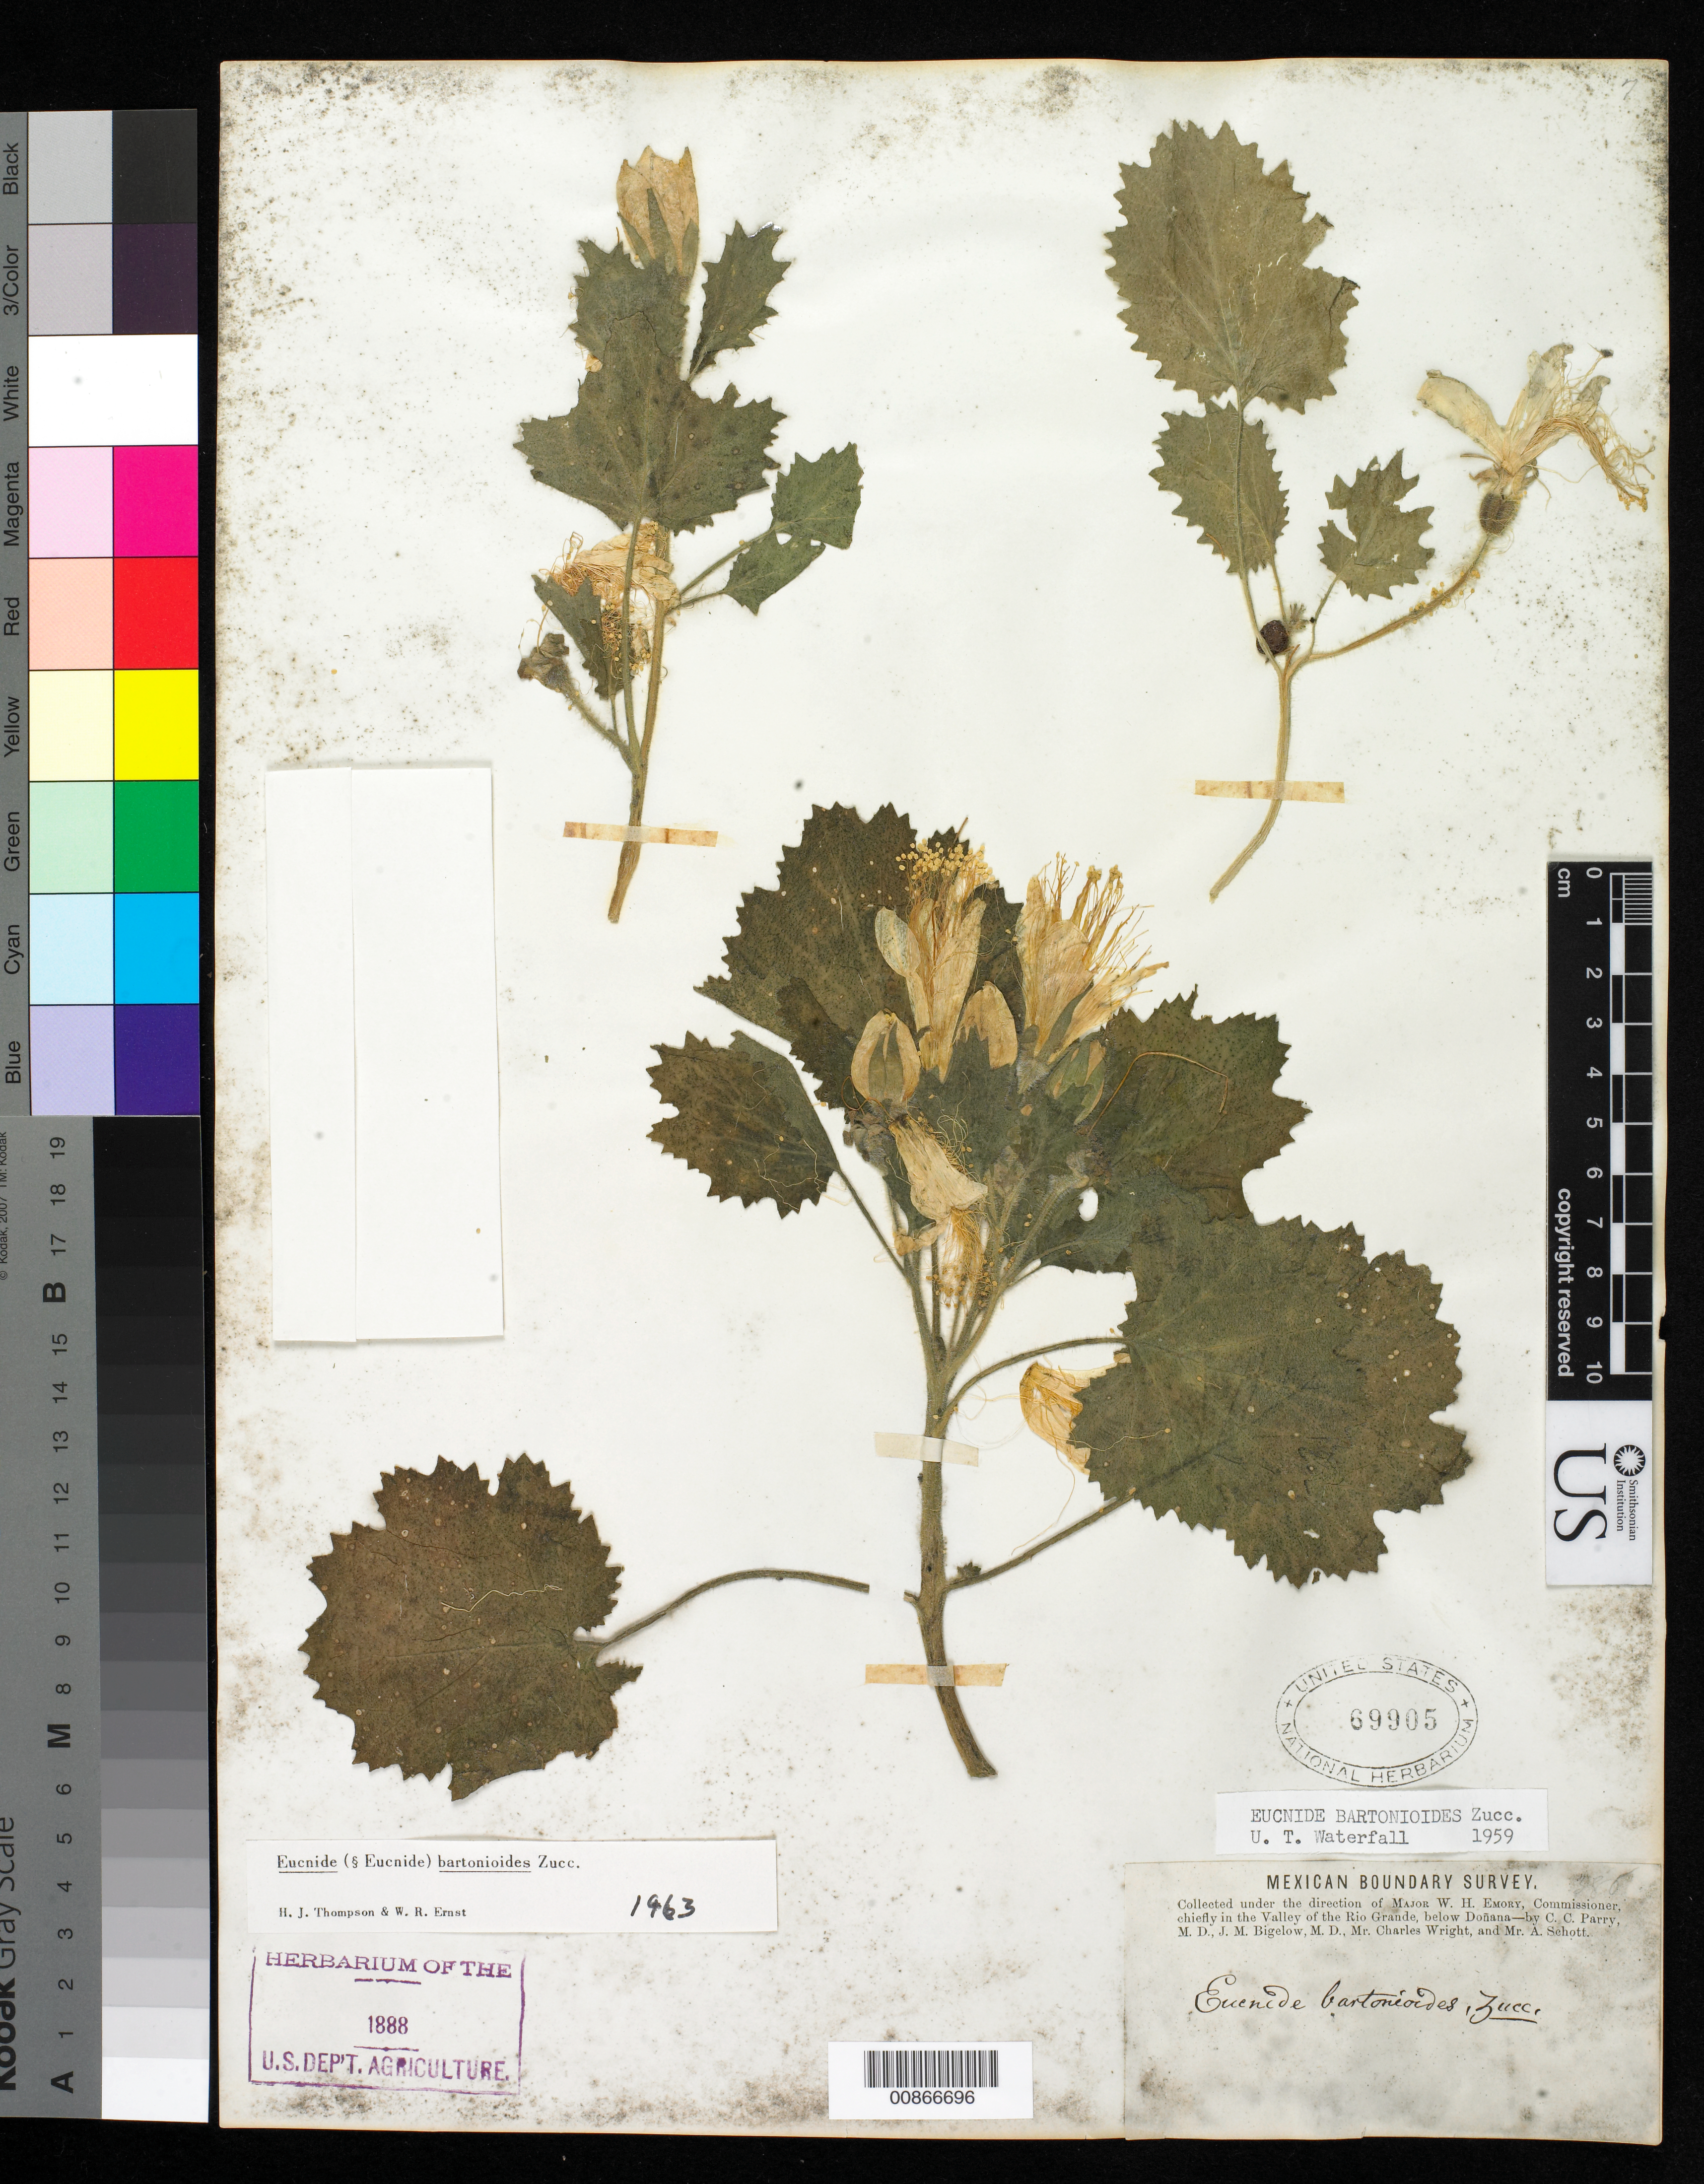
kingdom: Plantae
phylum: Tracheophyta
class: Magnoliopsida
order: Cornales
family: Loasaceae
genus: Eucnide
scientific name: Eucnide bartonioides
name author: Zucc.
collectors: C. C. Parry, J. M. Bigelow, C. Wright & A. C. V. Schott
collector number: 386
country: United States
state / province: New Mexico / Texas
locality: Valley of the Rio Grande, below Doñana.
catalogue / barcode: US 69905